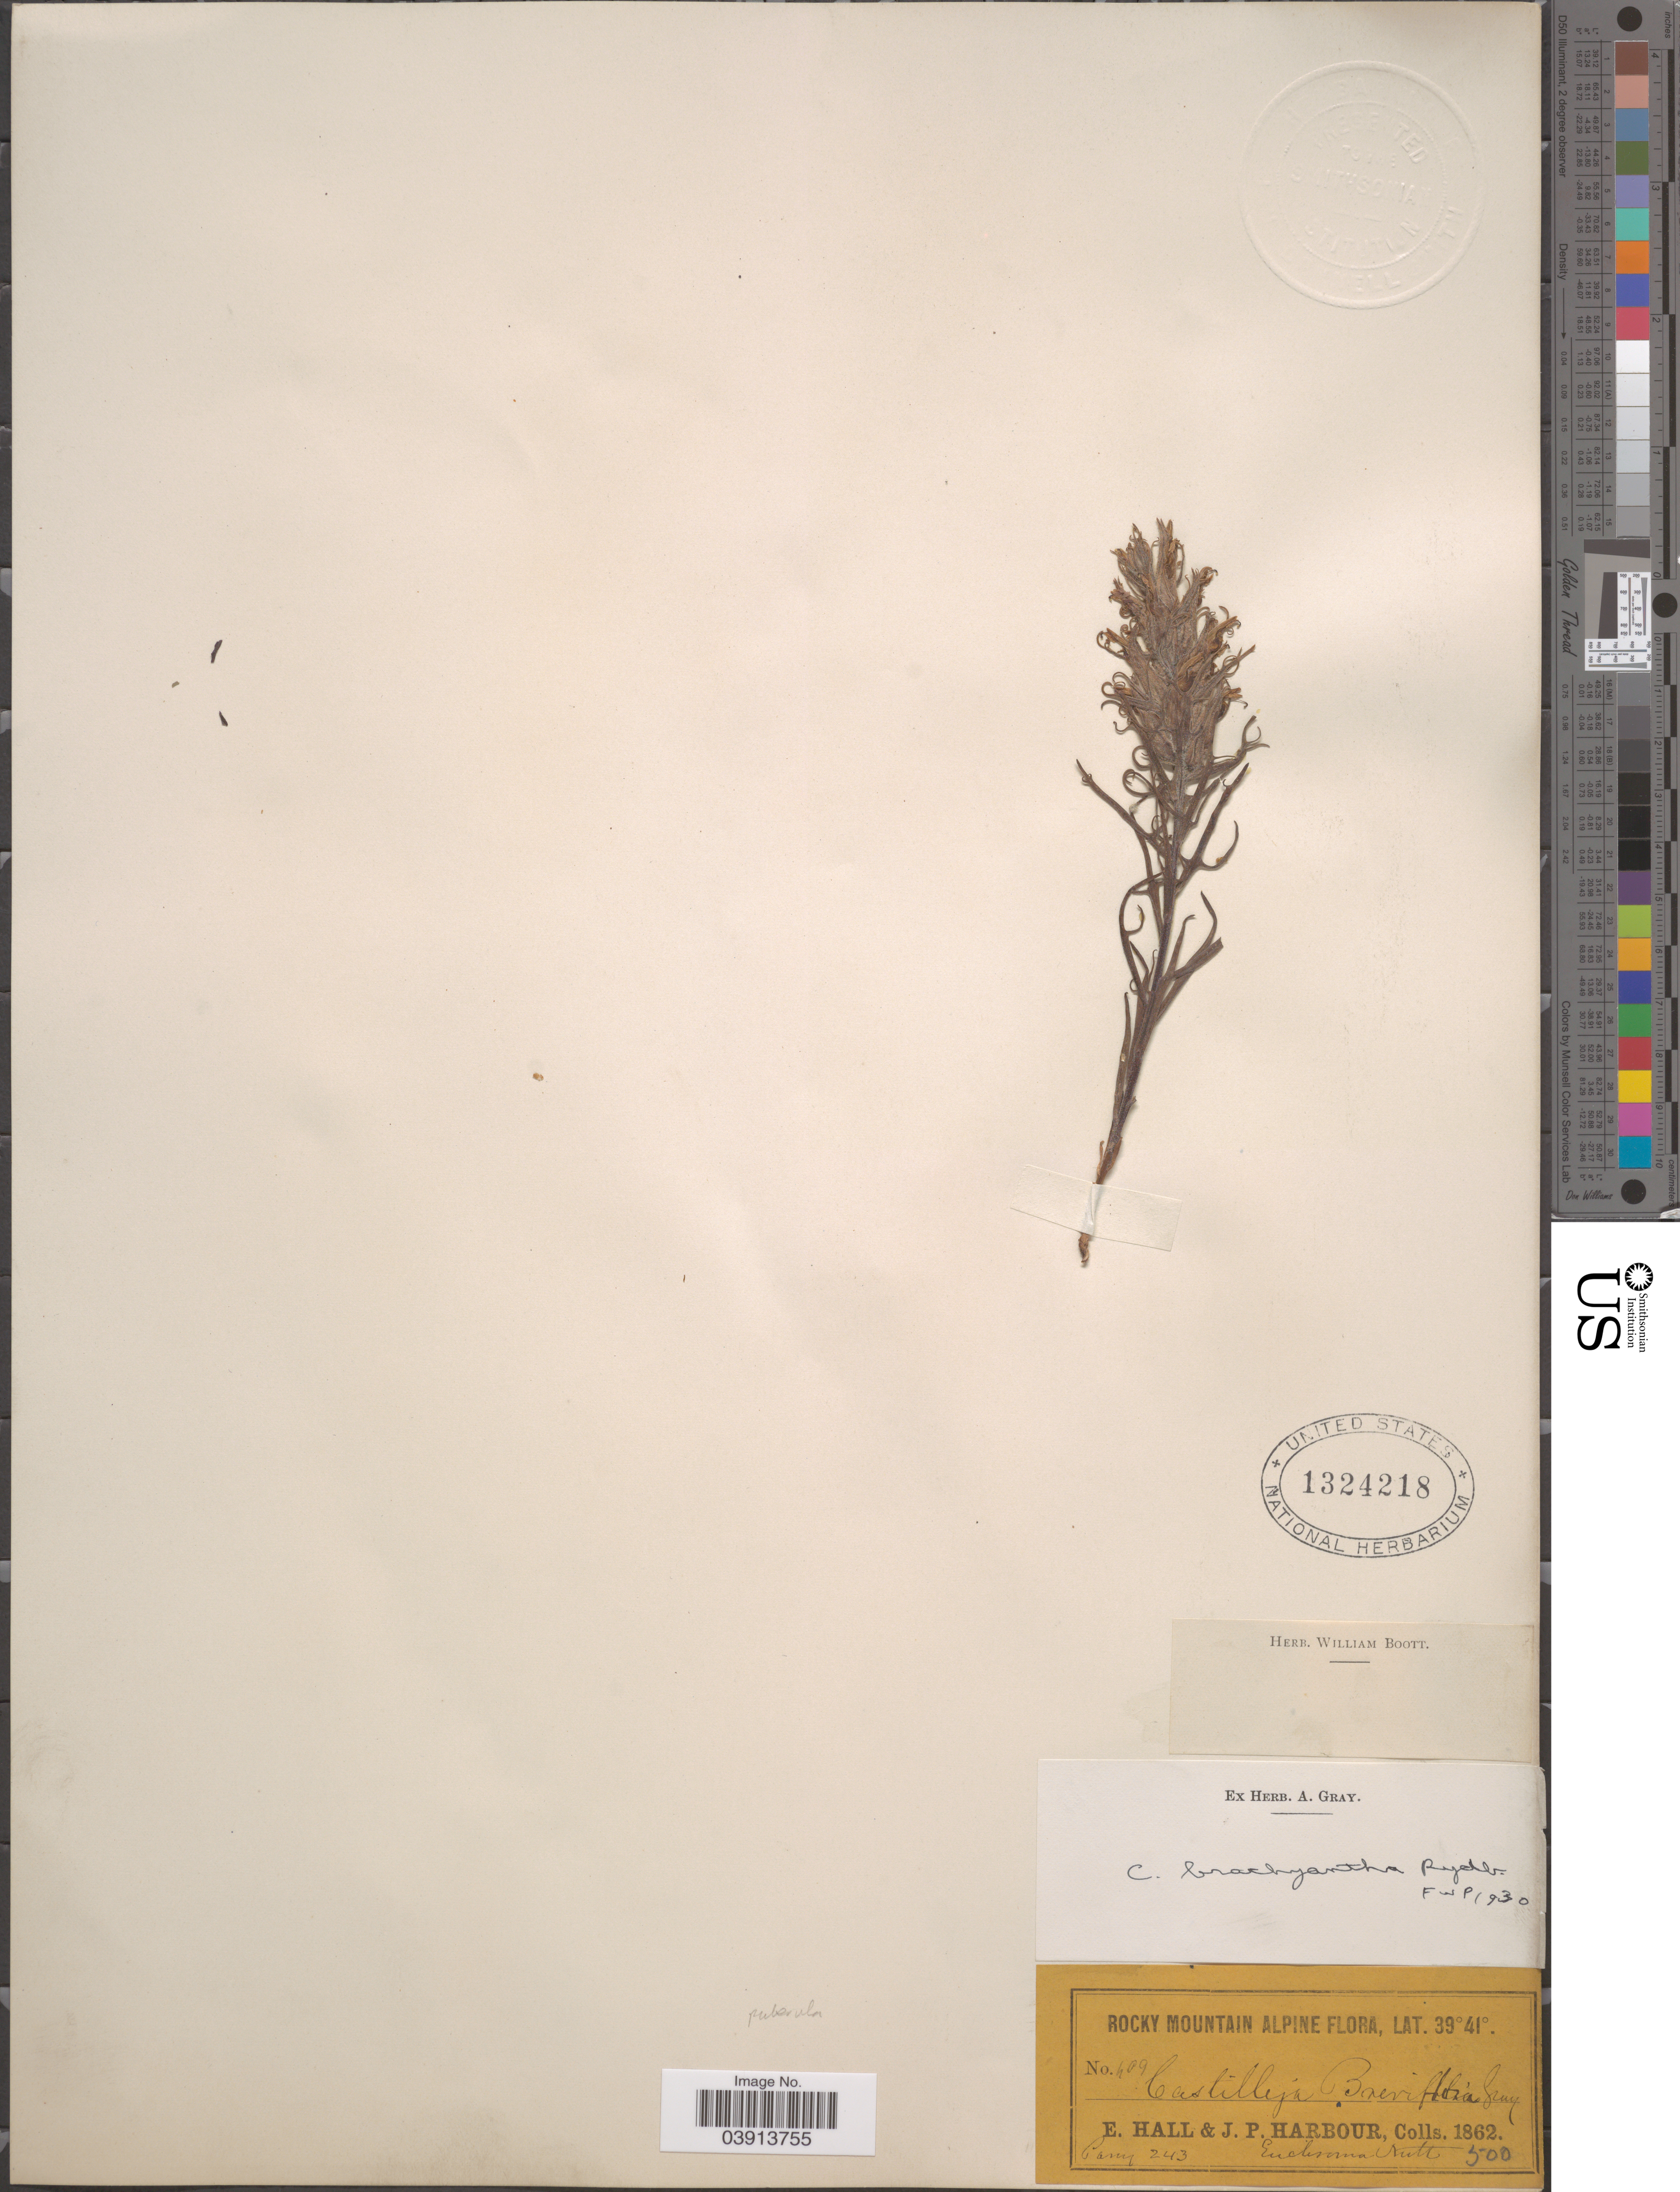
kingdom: Plantae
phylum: Tracheophyta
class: Magnoliopsida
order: Lamiales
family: Orobanchaceae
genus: Castilleja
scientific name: Castilleja puberula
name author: Rydb.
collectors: E. Hall & J. Harbour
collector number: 409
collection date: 1862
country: United States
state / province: Colorado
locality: Rocky Mountain Alpine.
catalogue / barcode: US 1324218